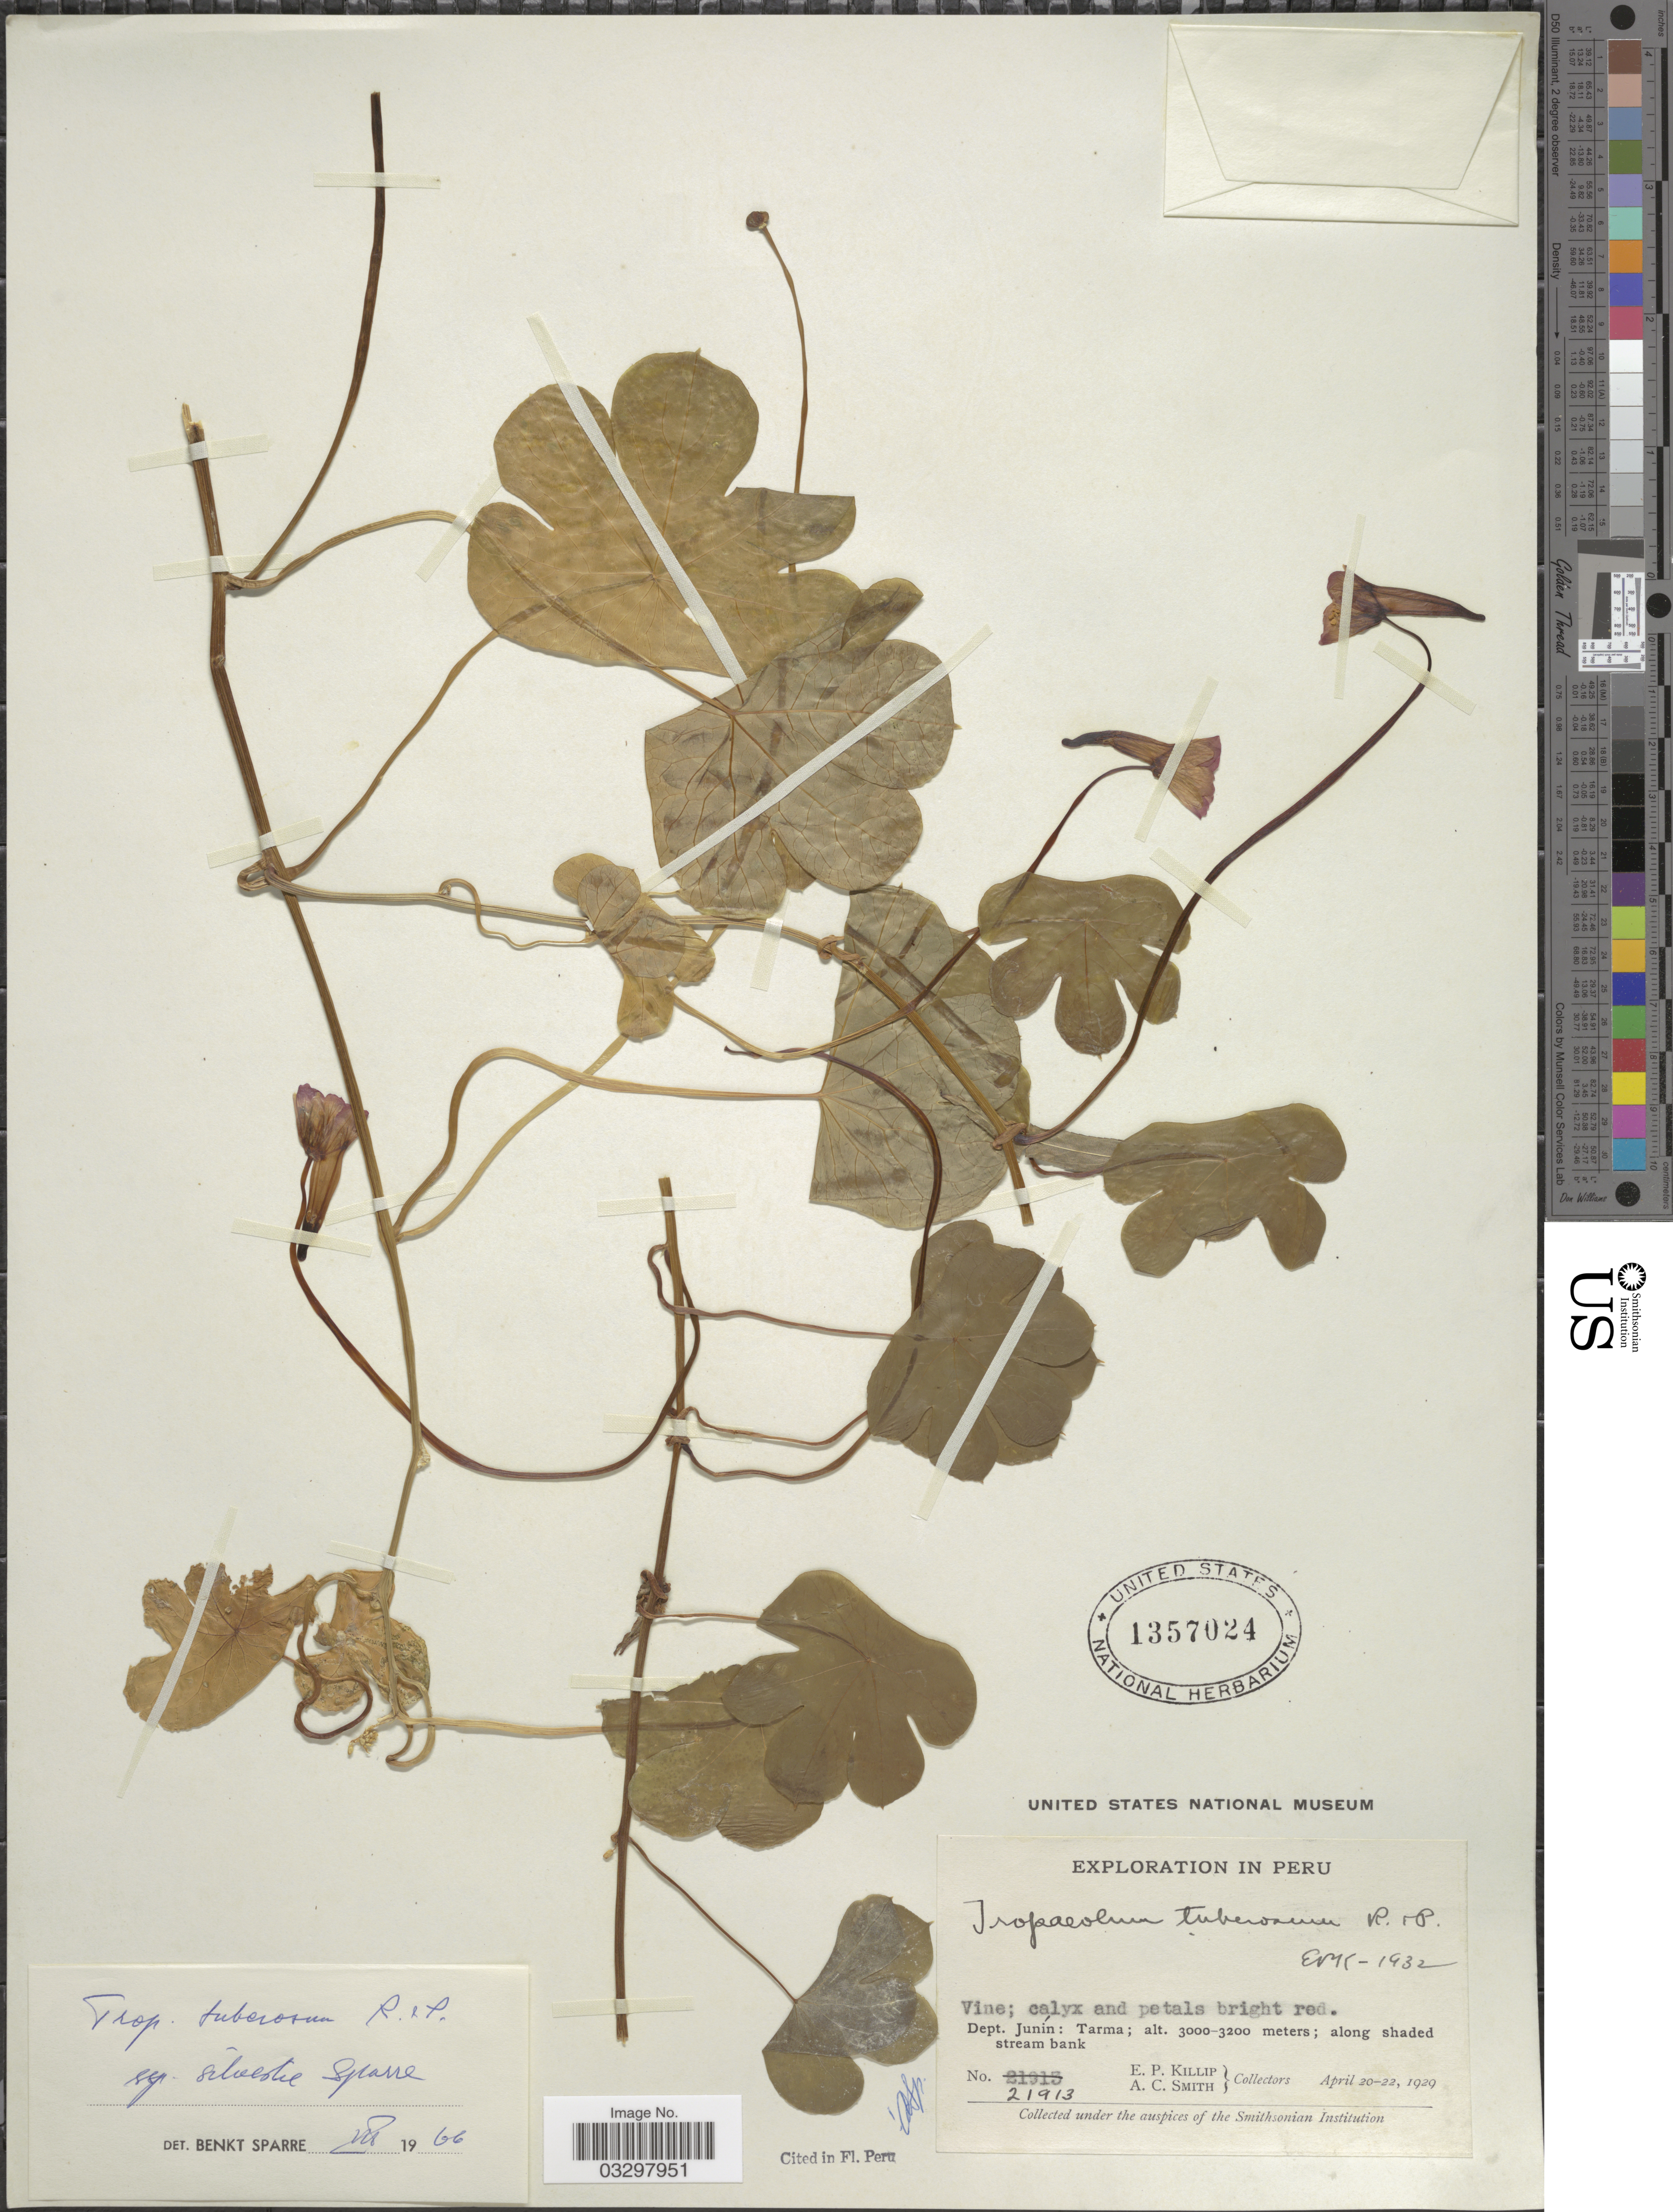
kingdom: Plantae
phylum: Tracheophyta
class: Magnoliopsida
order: Brassicales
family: Tropaeolaceae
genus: Tropaeolum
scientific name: Tropaeolum tuberosum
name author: Ruiz & Pav.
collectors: E. P. Killip & A. C. Smith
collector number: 21913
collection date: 1929-04-20/1929-04-22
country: Peru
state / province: Junín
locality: Dept. Junín: Tarma.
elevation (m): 3000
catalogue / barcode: US 1357024